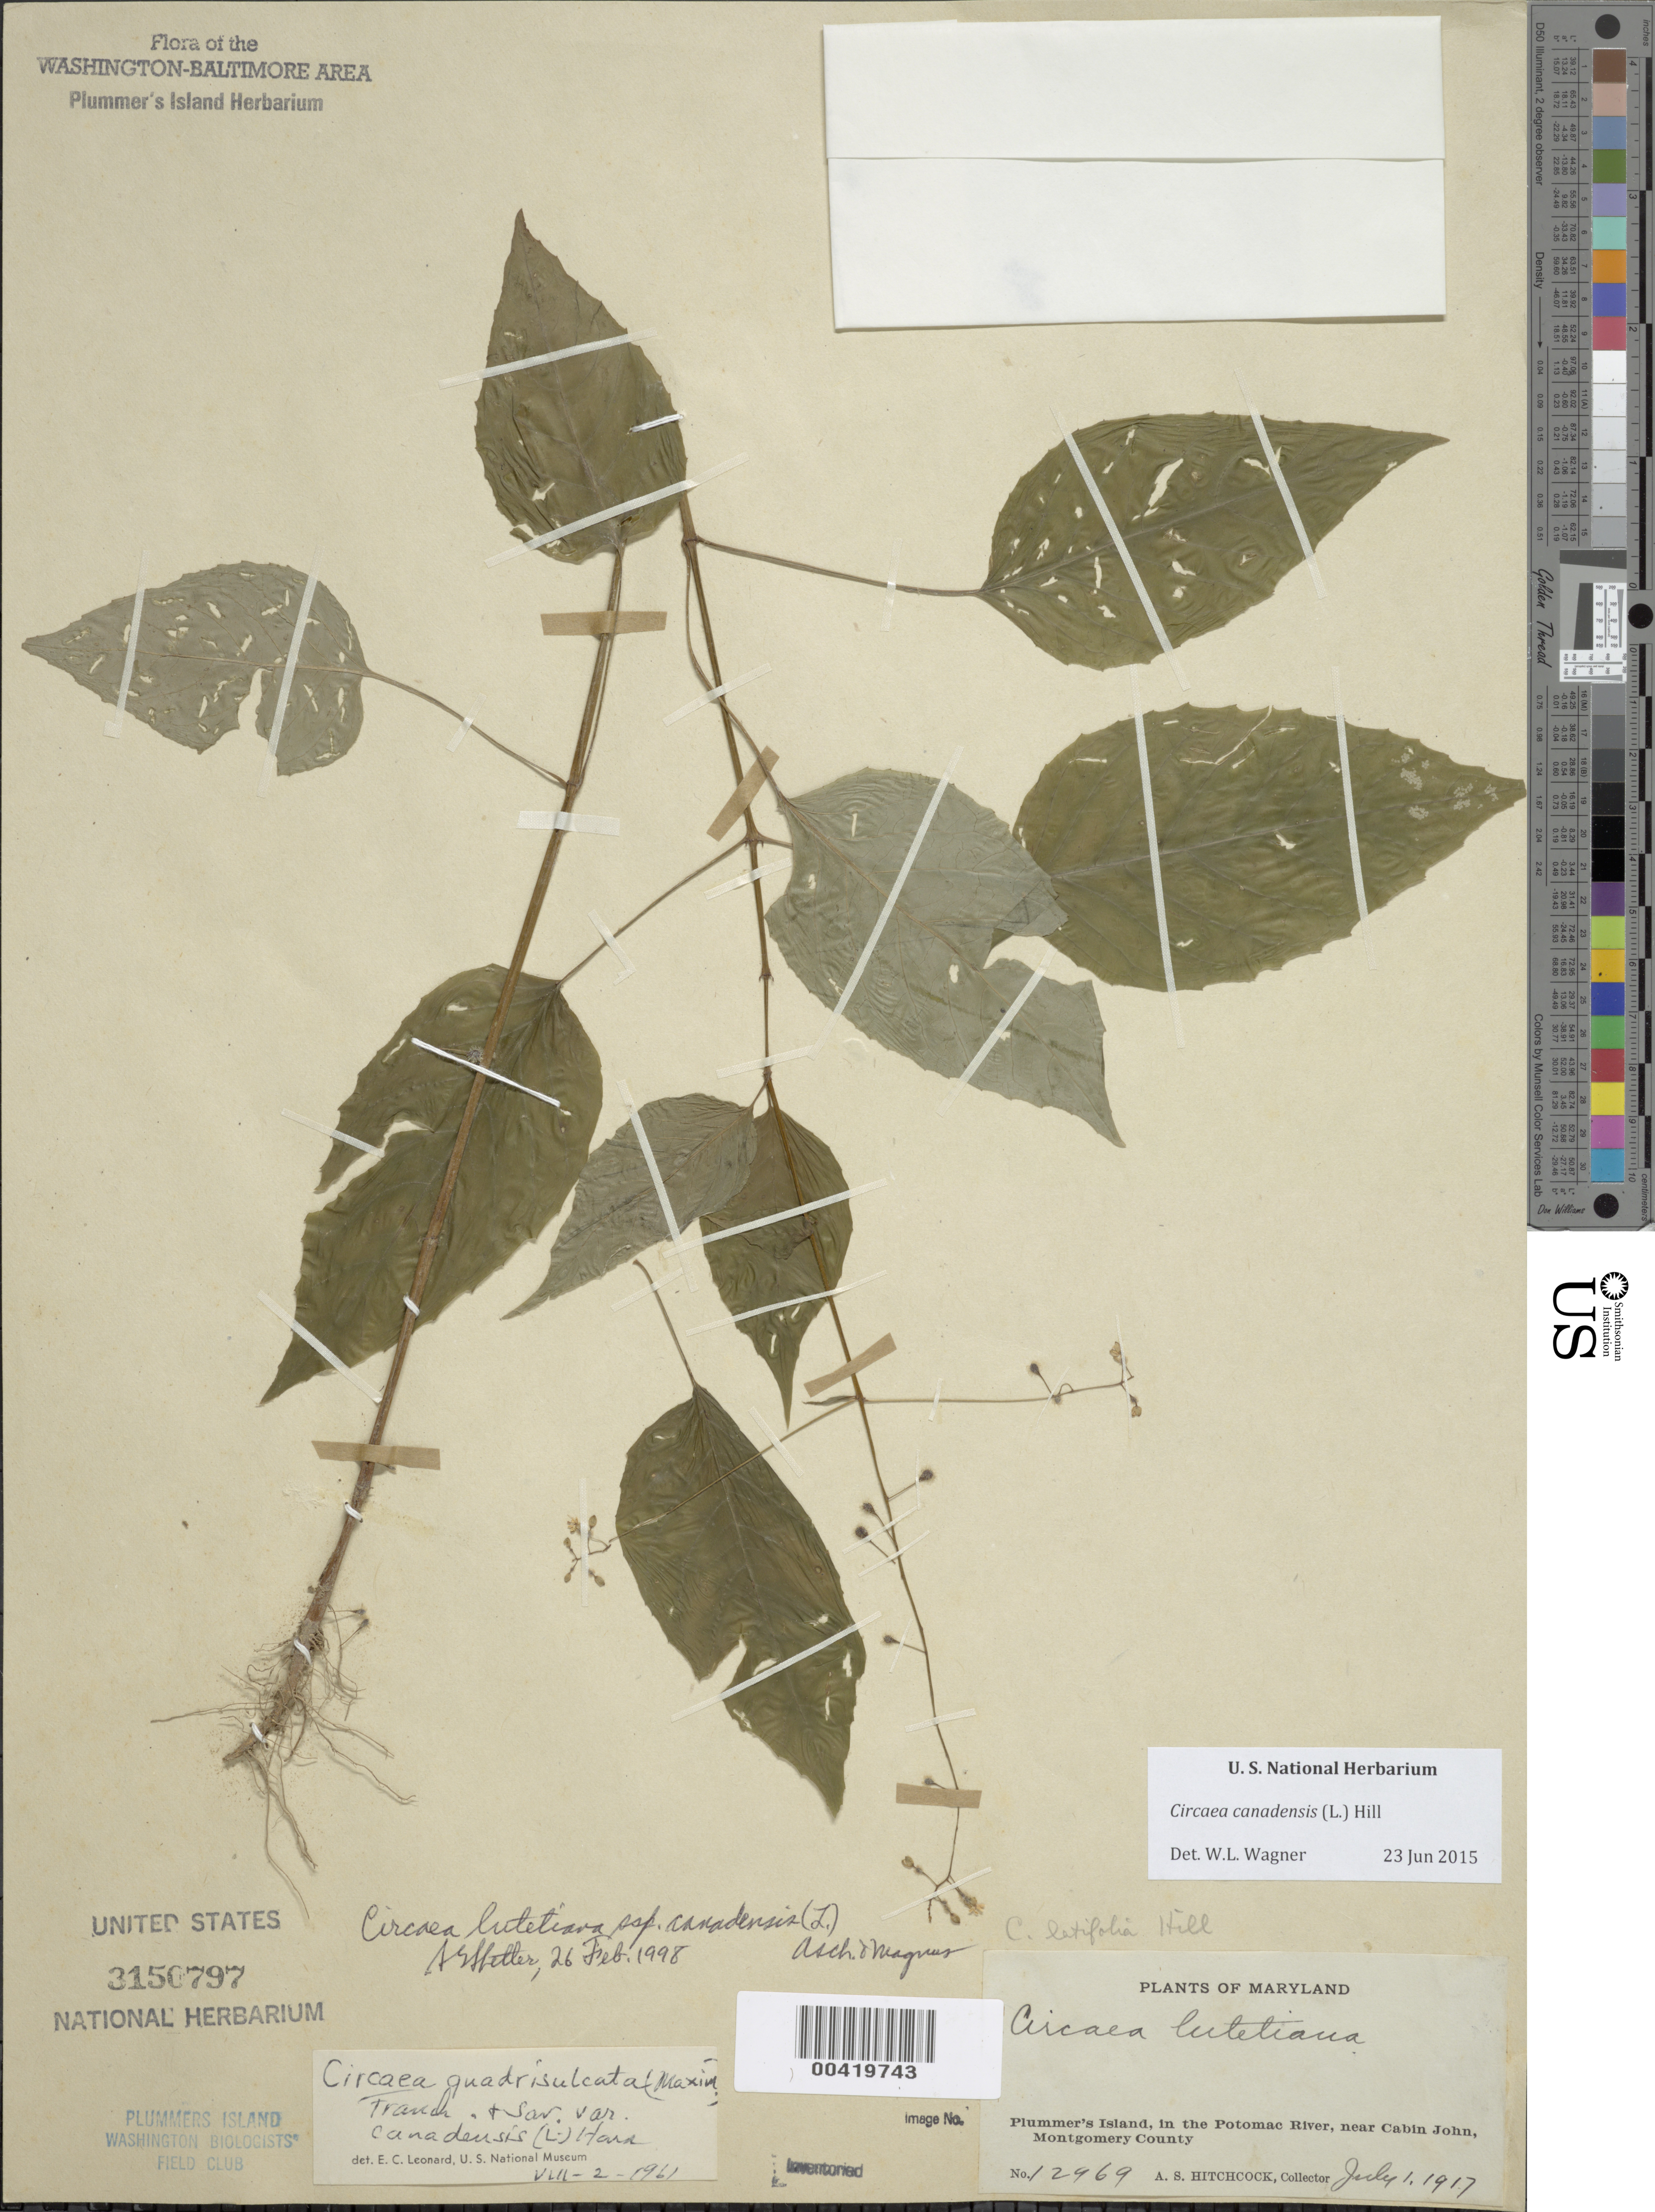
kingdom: Plantae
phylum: Tracheophyta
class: Magnoliopsida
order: Myrtales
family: Onagraceae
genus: Circaea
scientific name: Circaea canadensis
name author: (L.) Hill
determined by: Wagner, W. L., (BOT), Smithsonian Institution - National Museum of Natural History (UNITED STATES)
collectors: A. S. Hitchcock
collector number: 12969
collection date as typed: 01 Jul 1917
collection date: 1917-07-01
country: United States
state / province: Maryland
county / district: Montgomery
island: Plummers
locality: Plummer's Island Plummers Island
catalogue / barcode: US 3150797